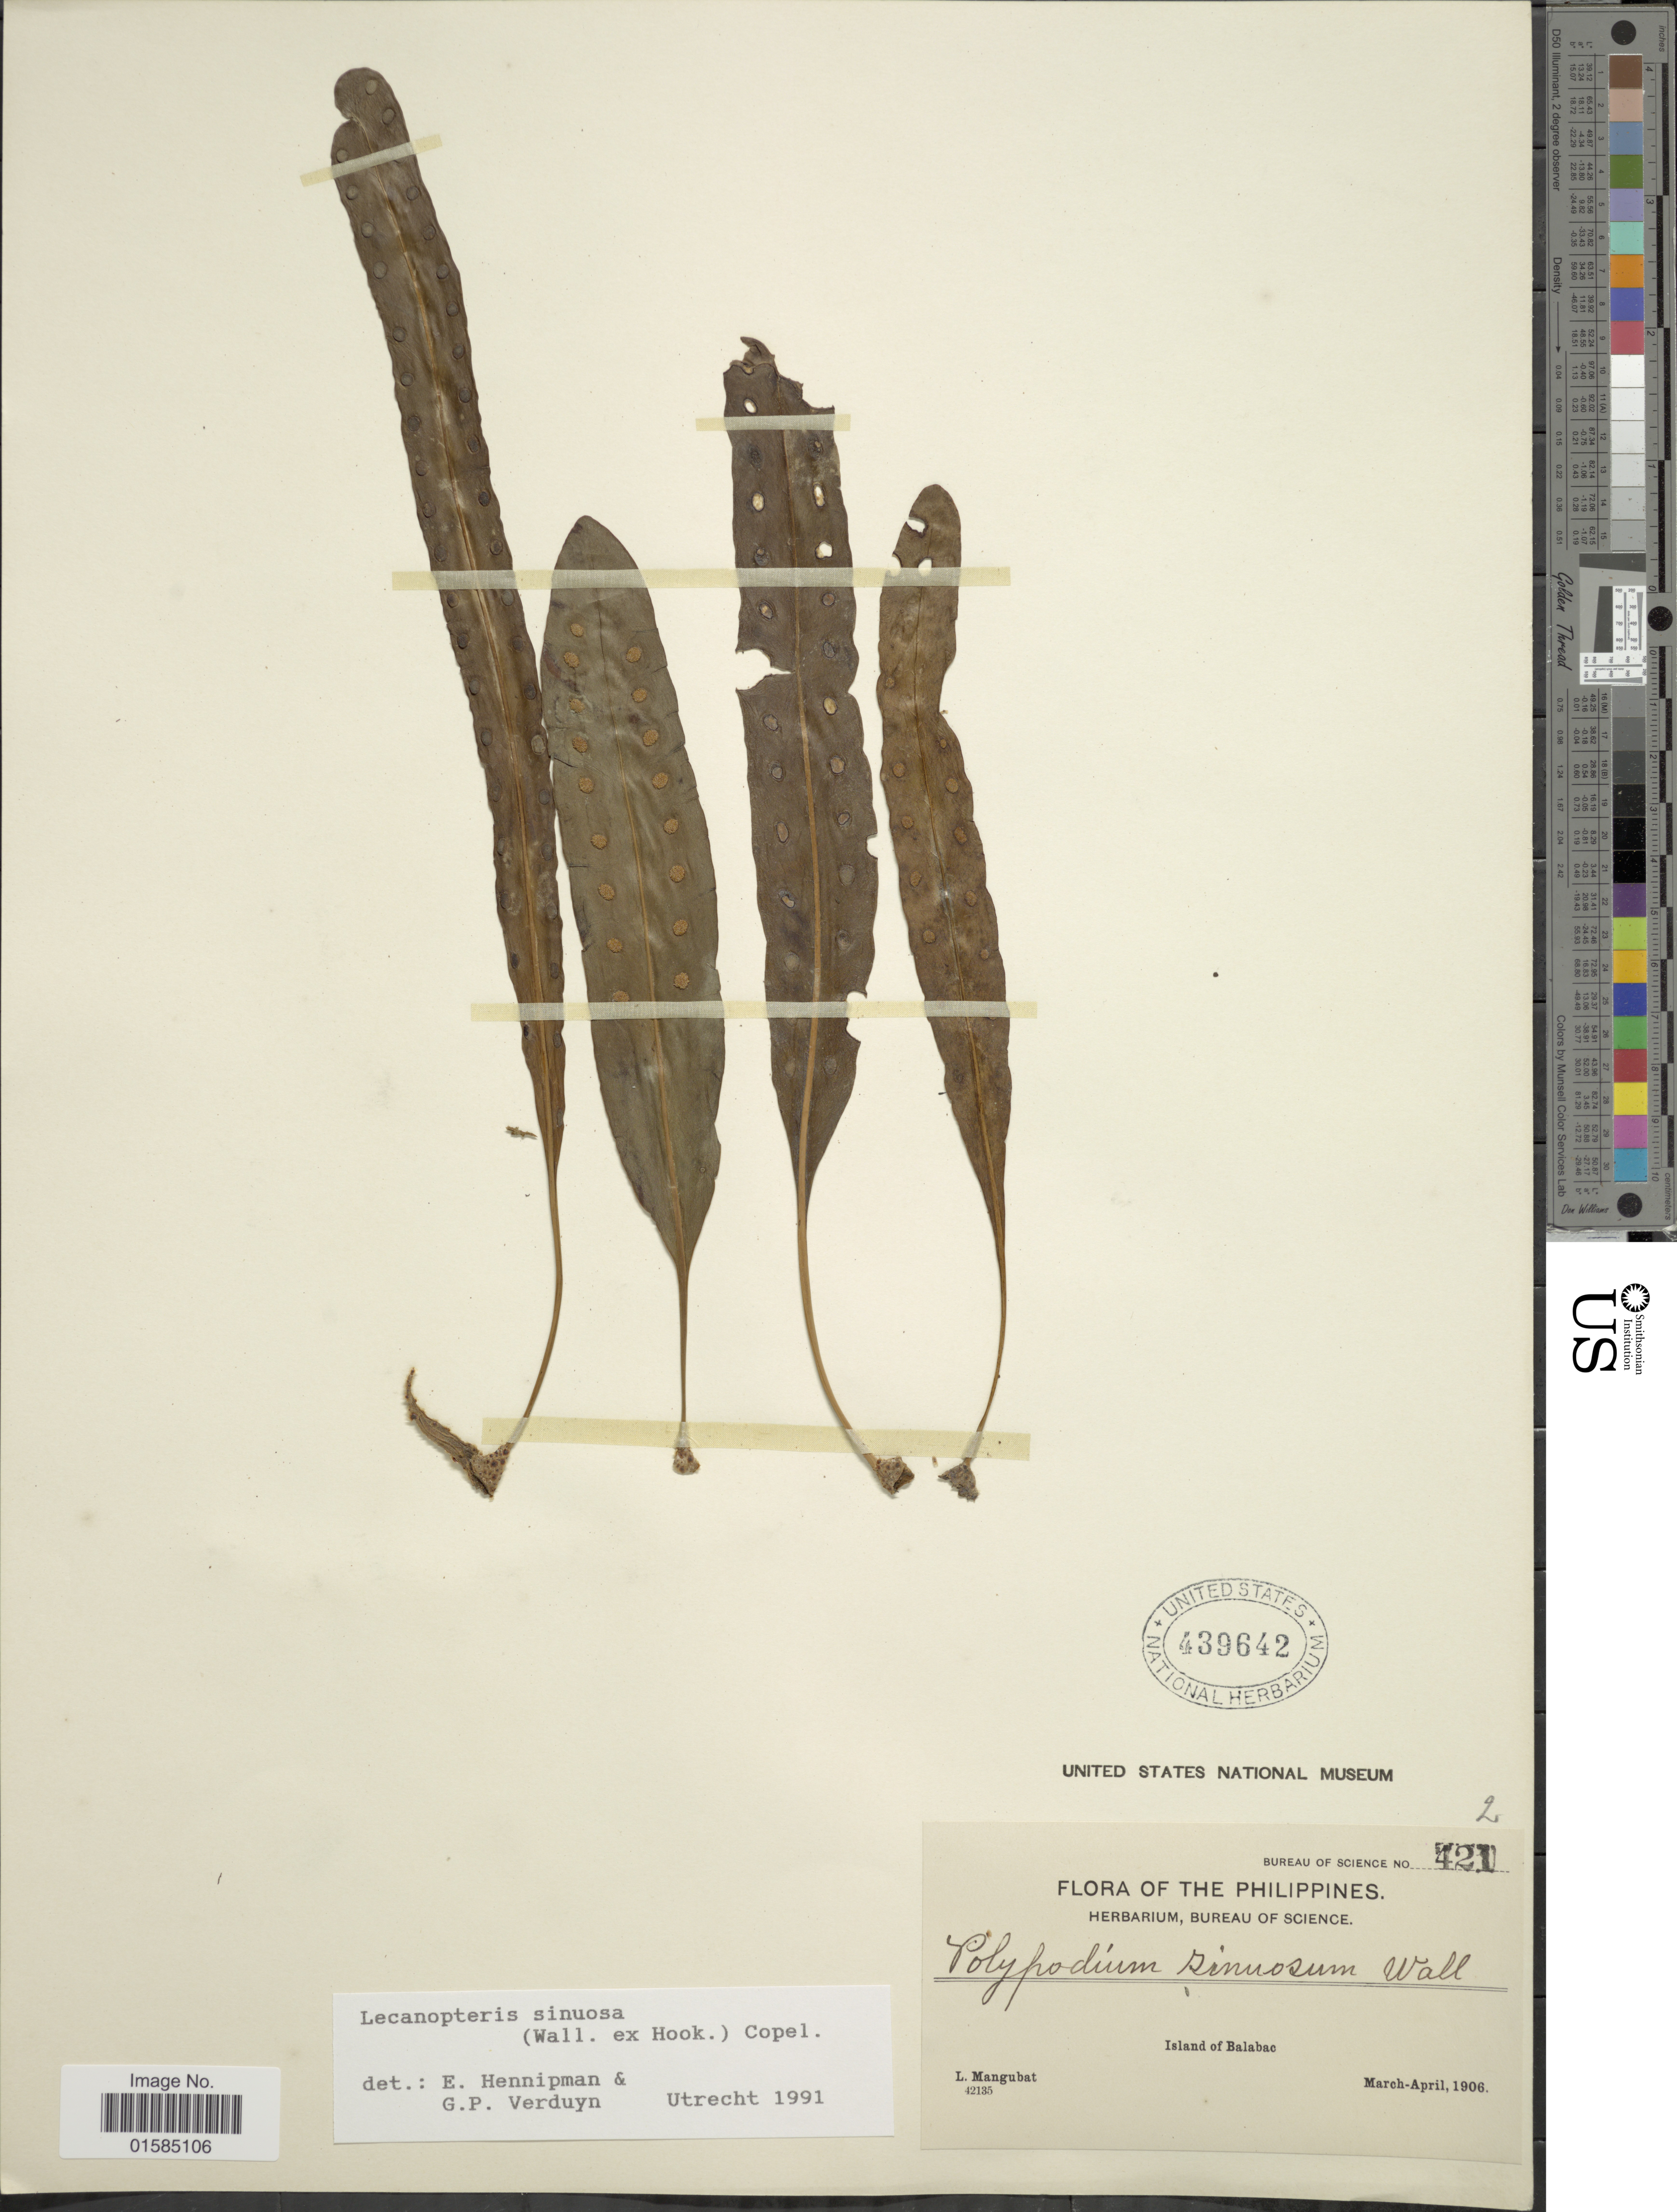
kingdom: Plantae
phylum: Tracheophyta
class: Polypodiopsida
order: Polypodiales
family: Polypodiaceae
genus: Lecanopteris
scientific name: Lecanopteris sinuosa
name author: (Wall. ex Hook.) Copel.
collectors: L. Mangubat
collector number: Bureau of Science 420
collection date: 1906-03/1906-04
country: Philippines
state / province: Mimaropa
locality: The Philippines, Island of Balabac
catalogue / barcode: US 439642